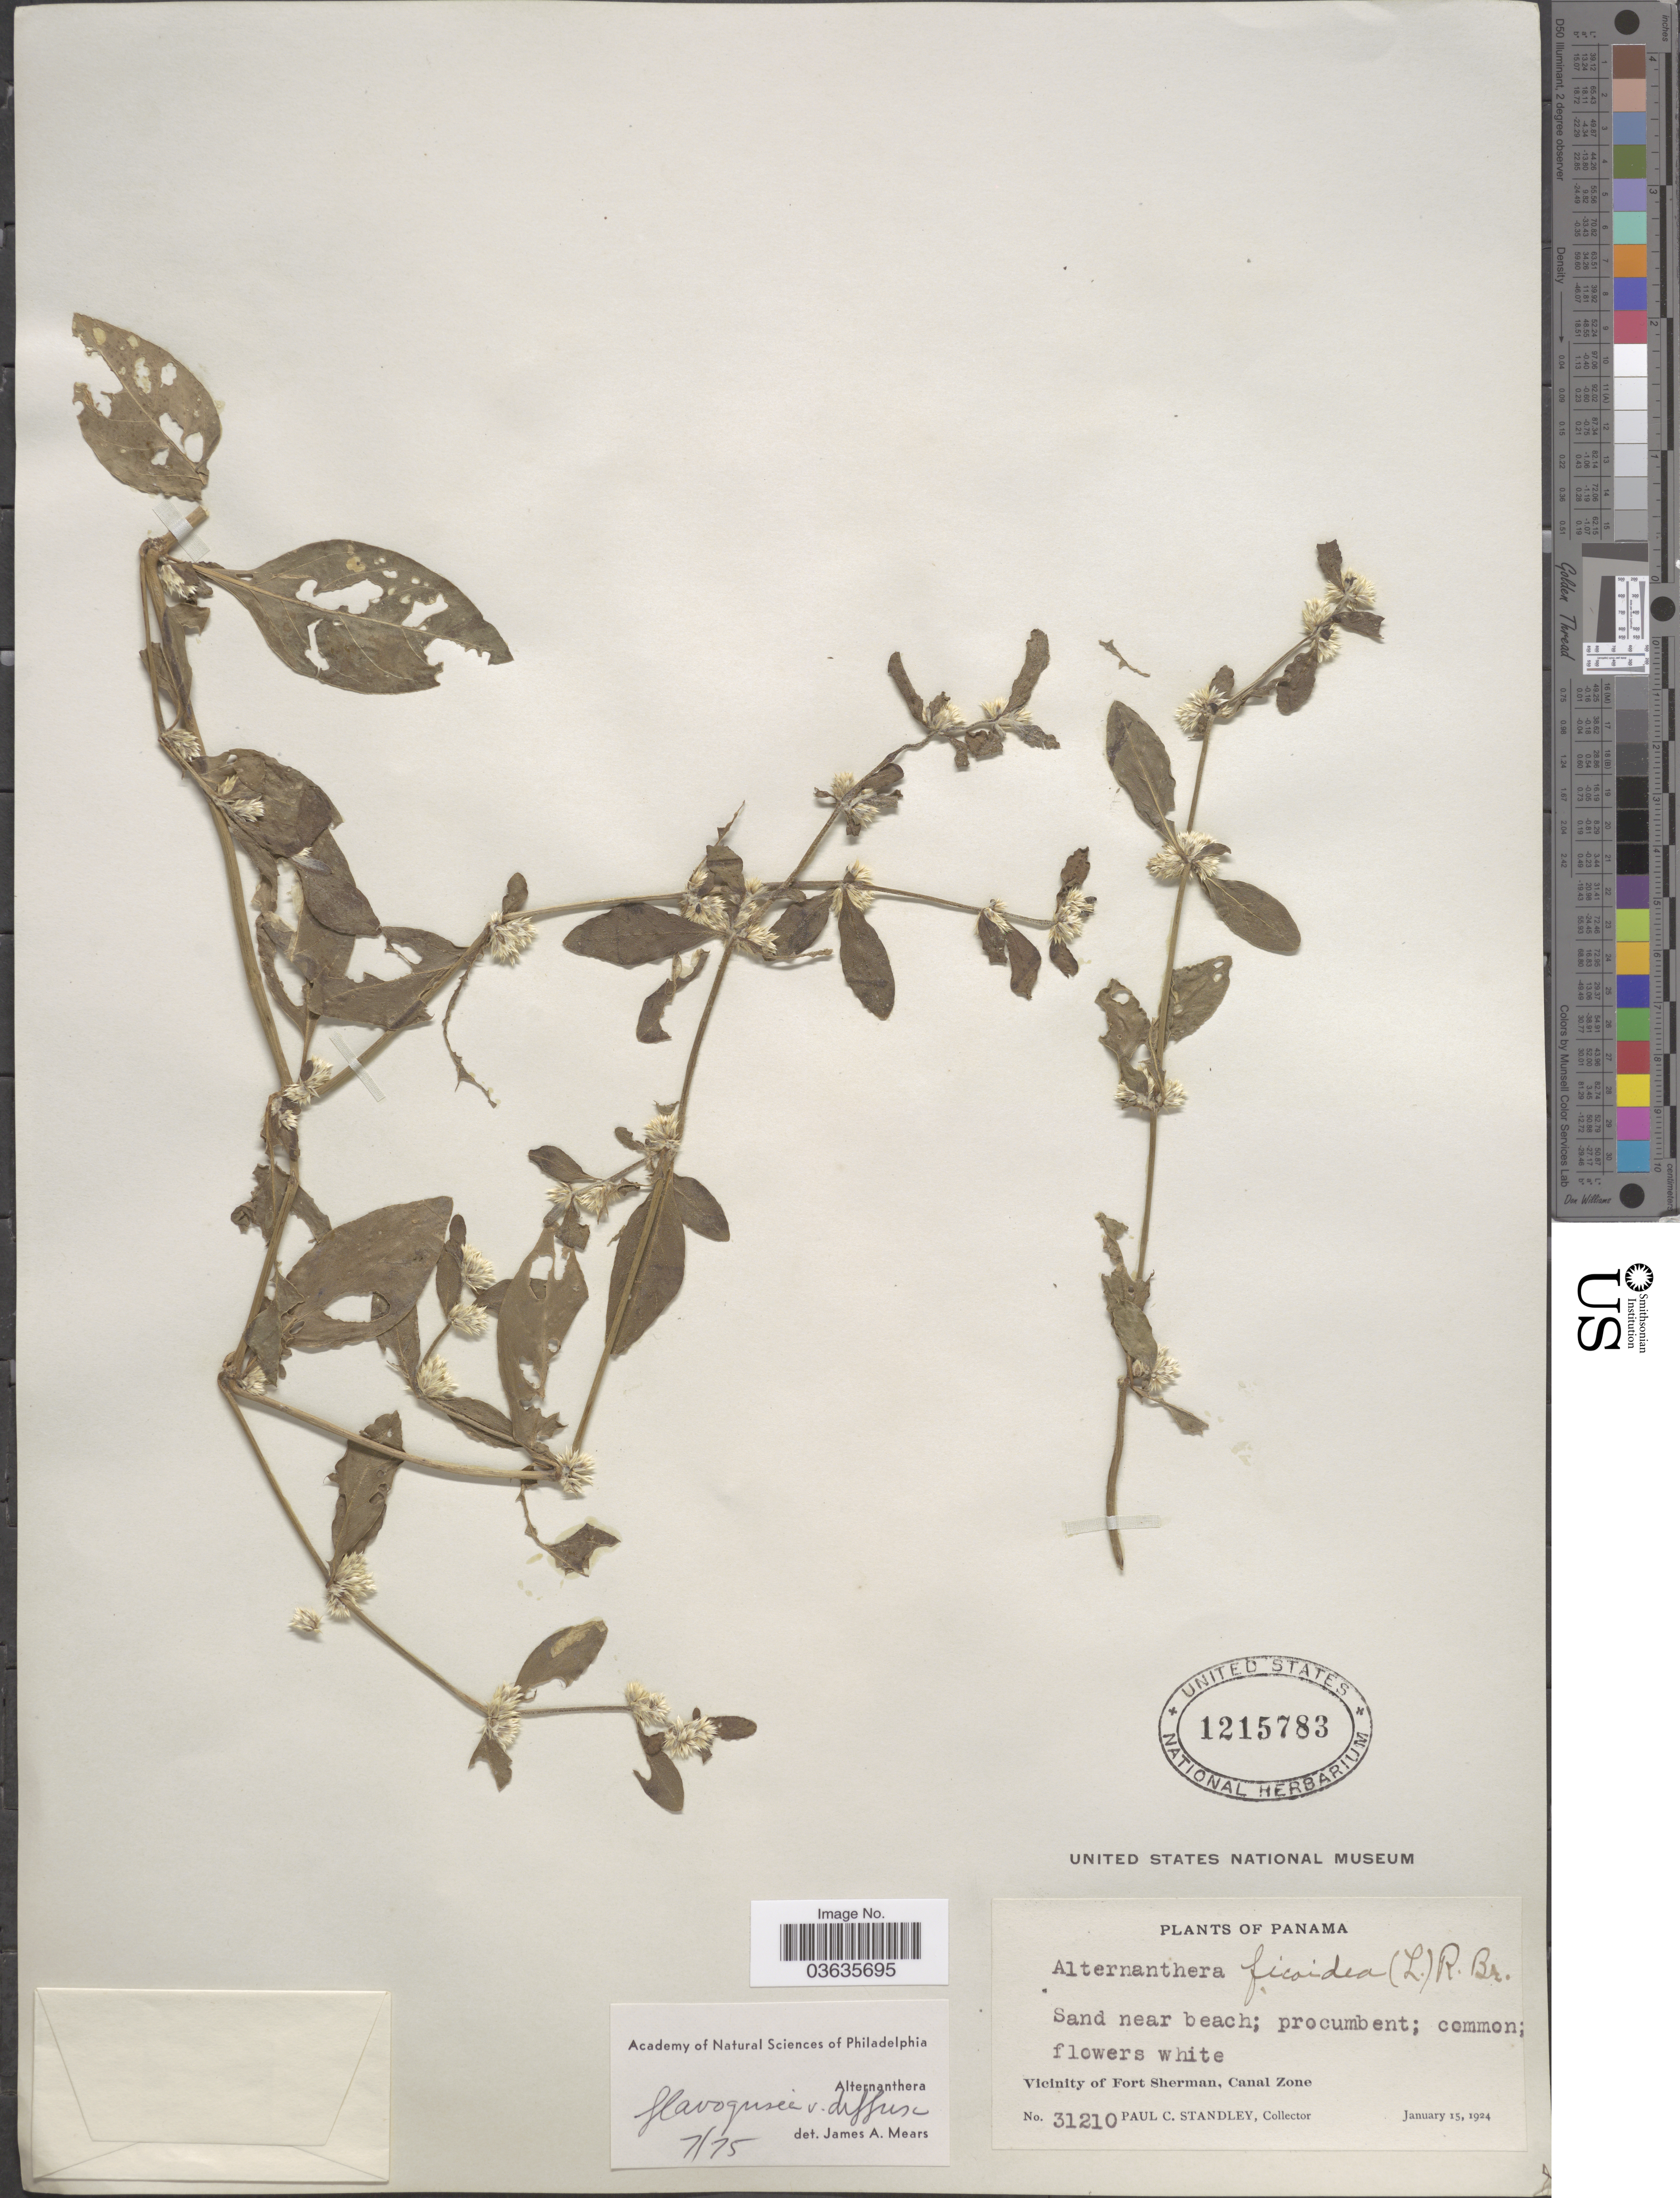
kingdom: Plantae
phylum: Tracheophyta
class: Magnoliopsida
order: Caryophyllales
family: Amaranthaceae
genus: Alternanthera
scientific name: Alternanthera flavogrisea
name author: Urb.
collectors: P. C. Standley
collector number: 31210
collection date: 1924-01-15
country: Panama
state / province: Colón / Panamá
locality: Vicinity of Port Sherman, Canal Zone.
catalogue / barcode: US 1215783